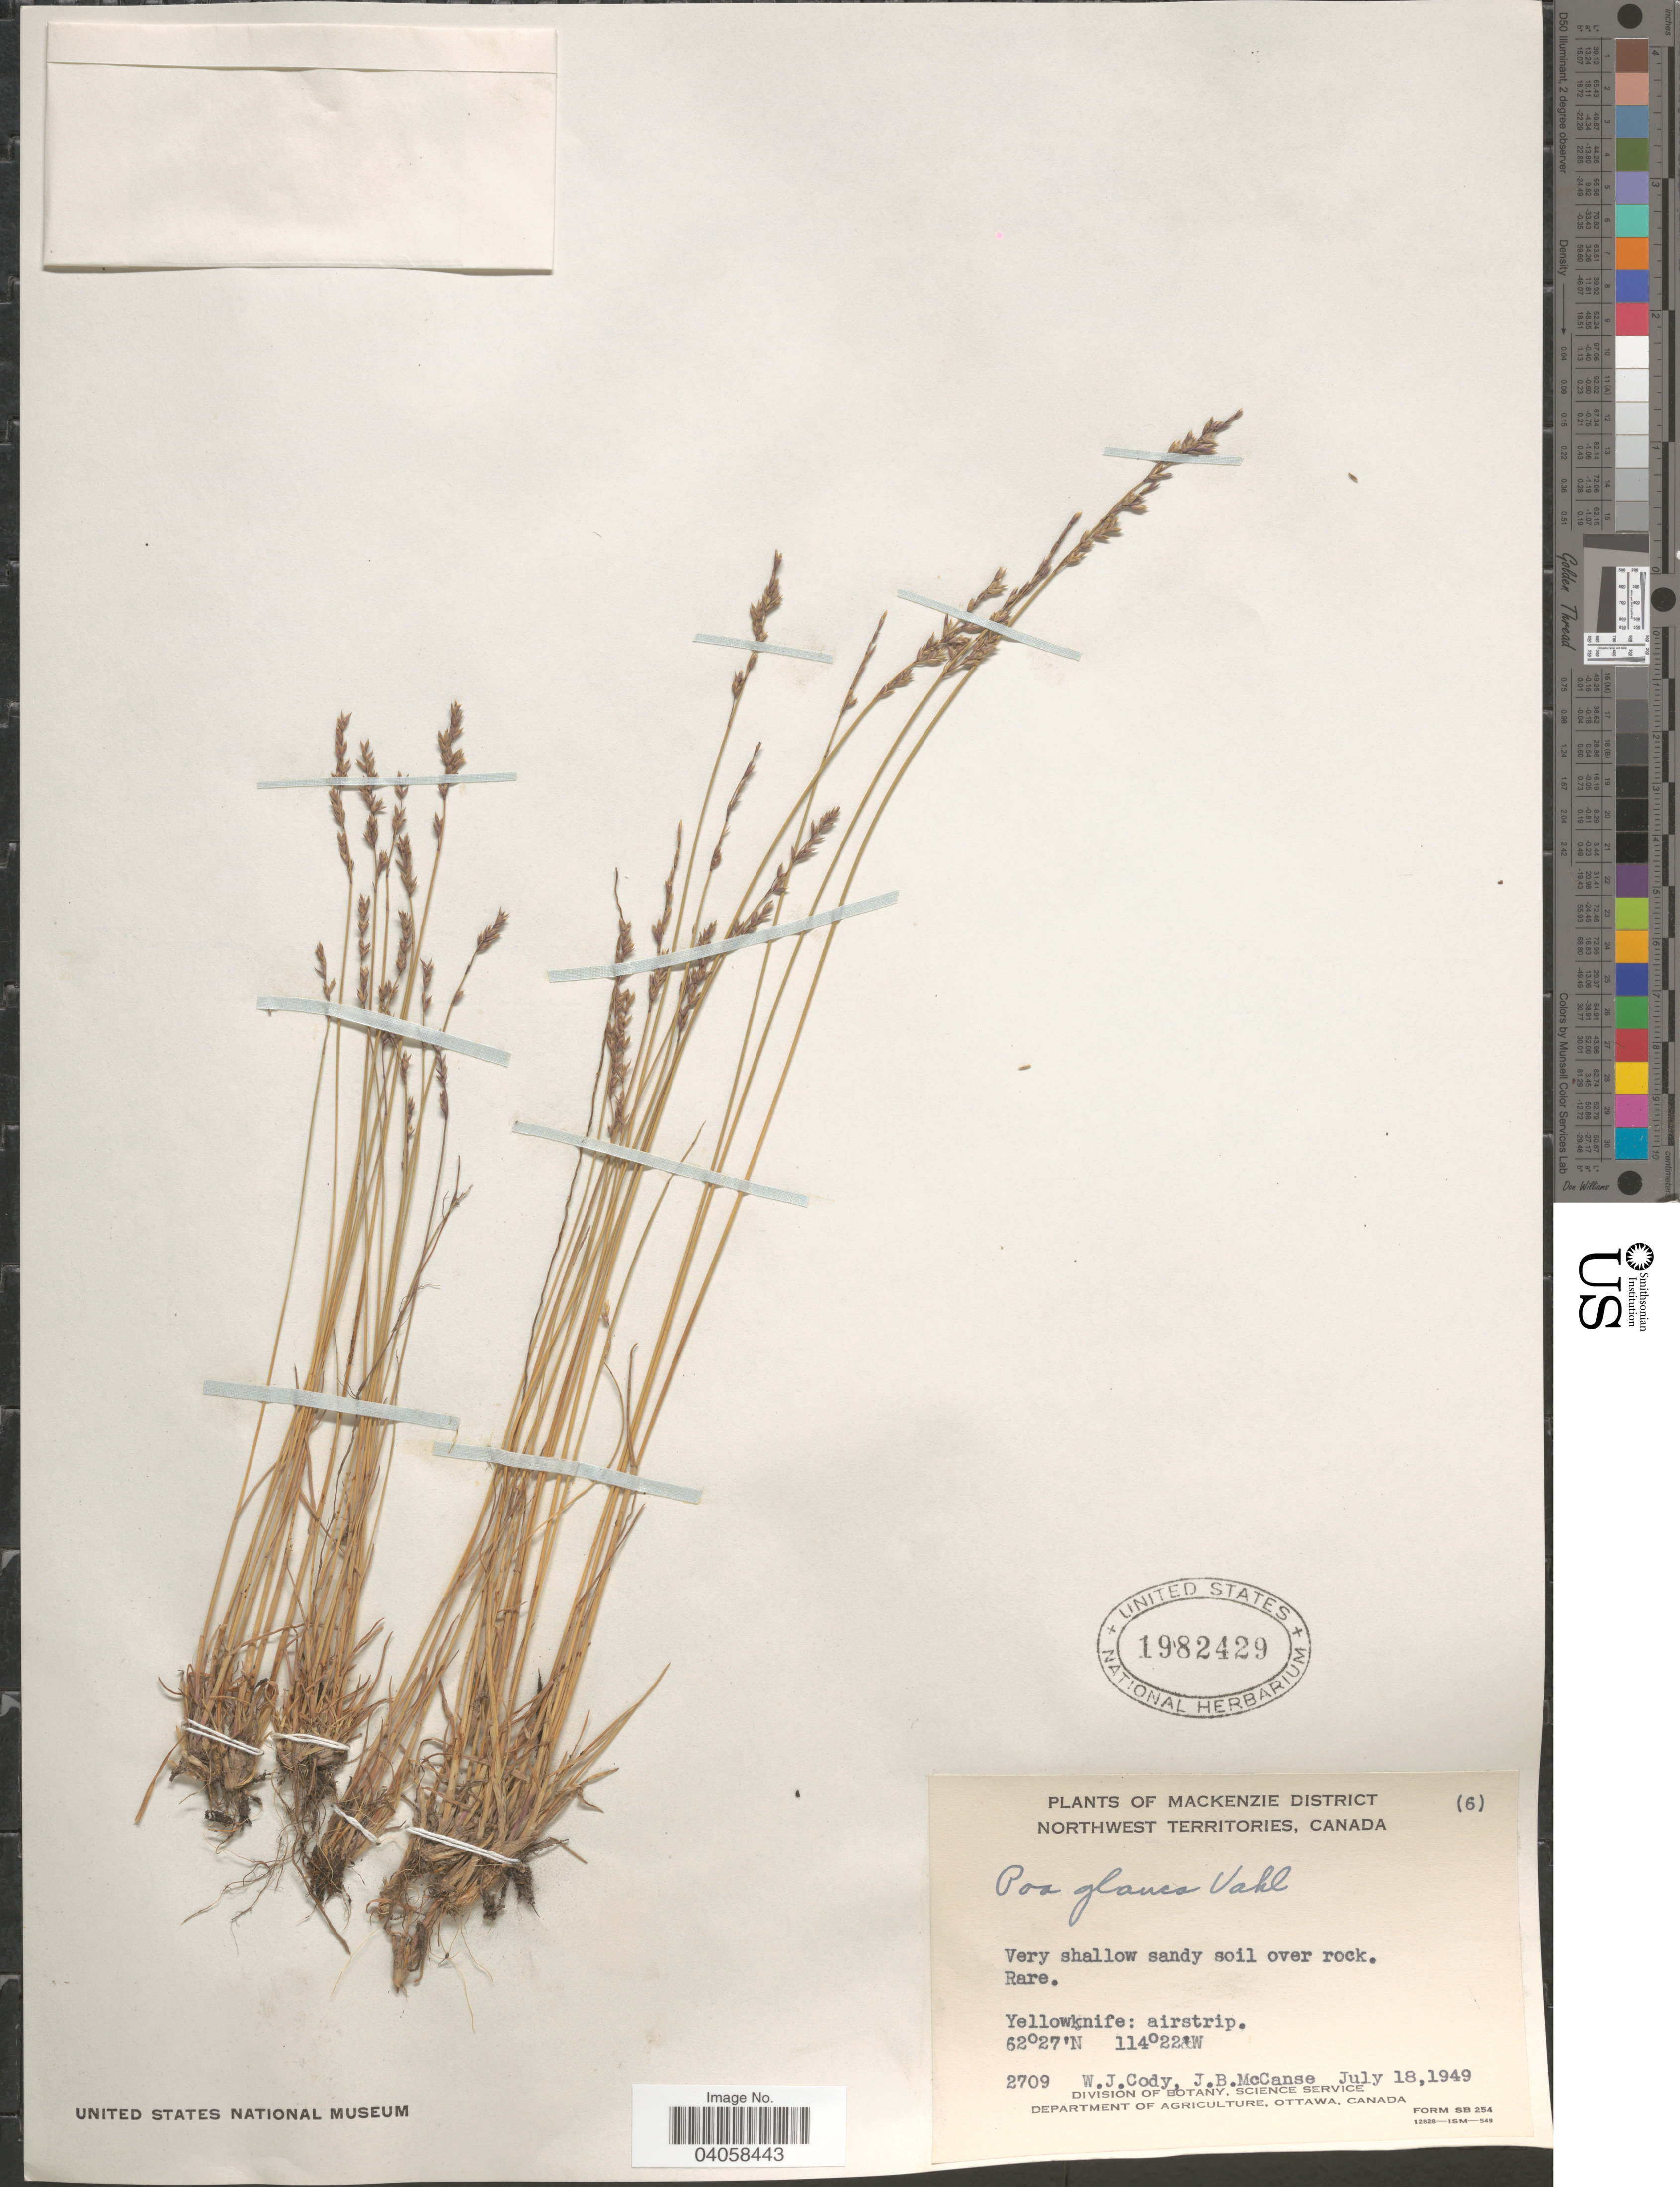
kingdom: Plantae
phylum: Tracheophyta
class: Liliopsida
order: Poales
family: Poaceae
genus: Poa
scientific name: Poa glauca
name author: Vahl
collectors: W. Cody & J. McCanse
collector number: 2709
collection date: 1949-07-18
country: Canada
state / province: Northwest Territories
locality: Mackenzie District. Yellowknife: airstrip.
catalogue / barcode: US 1982429